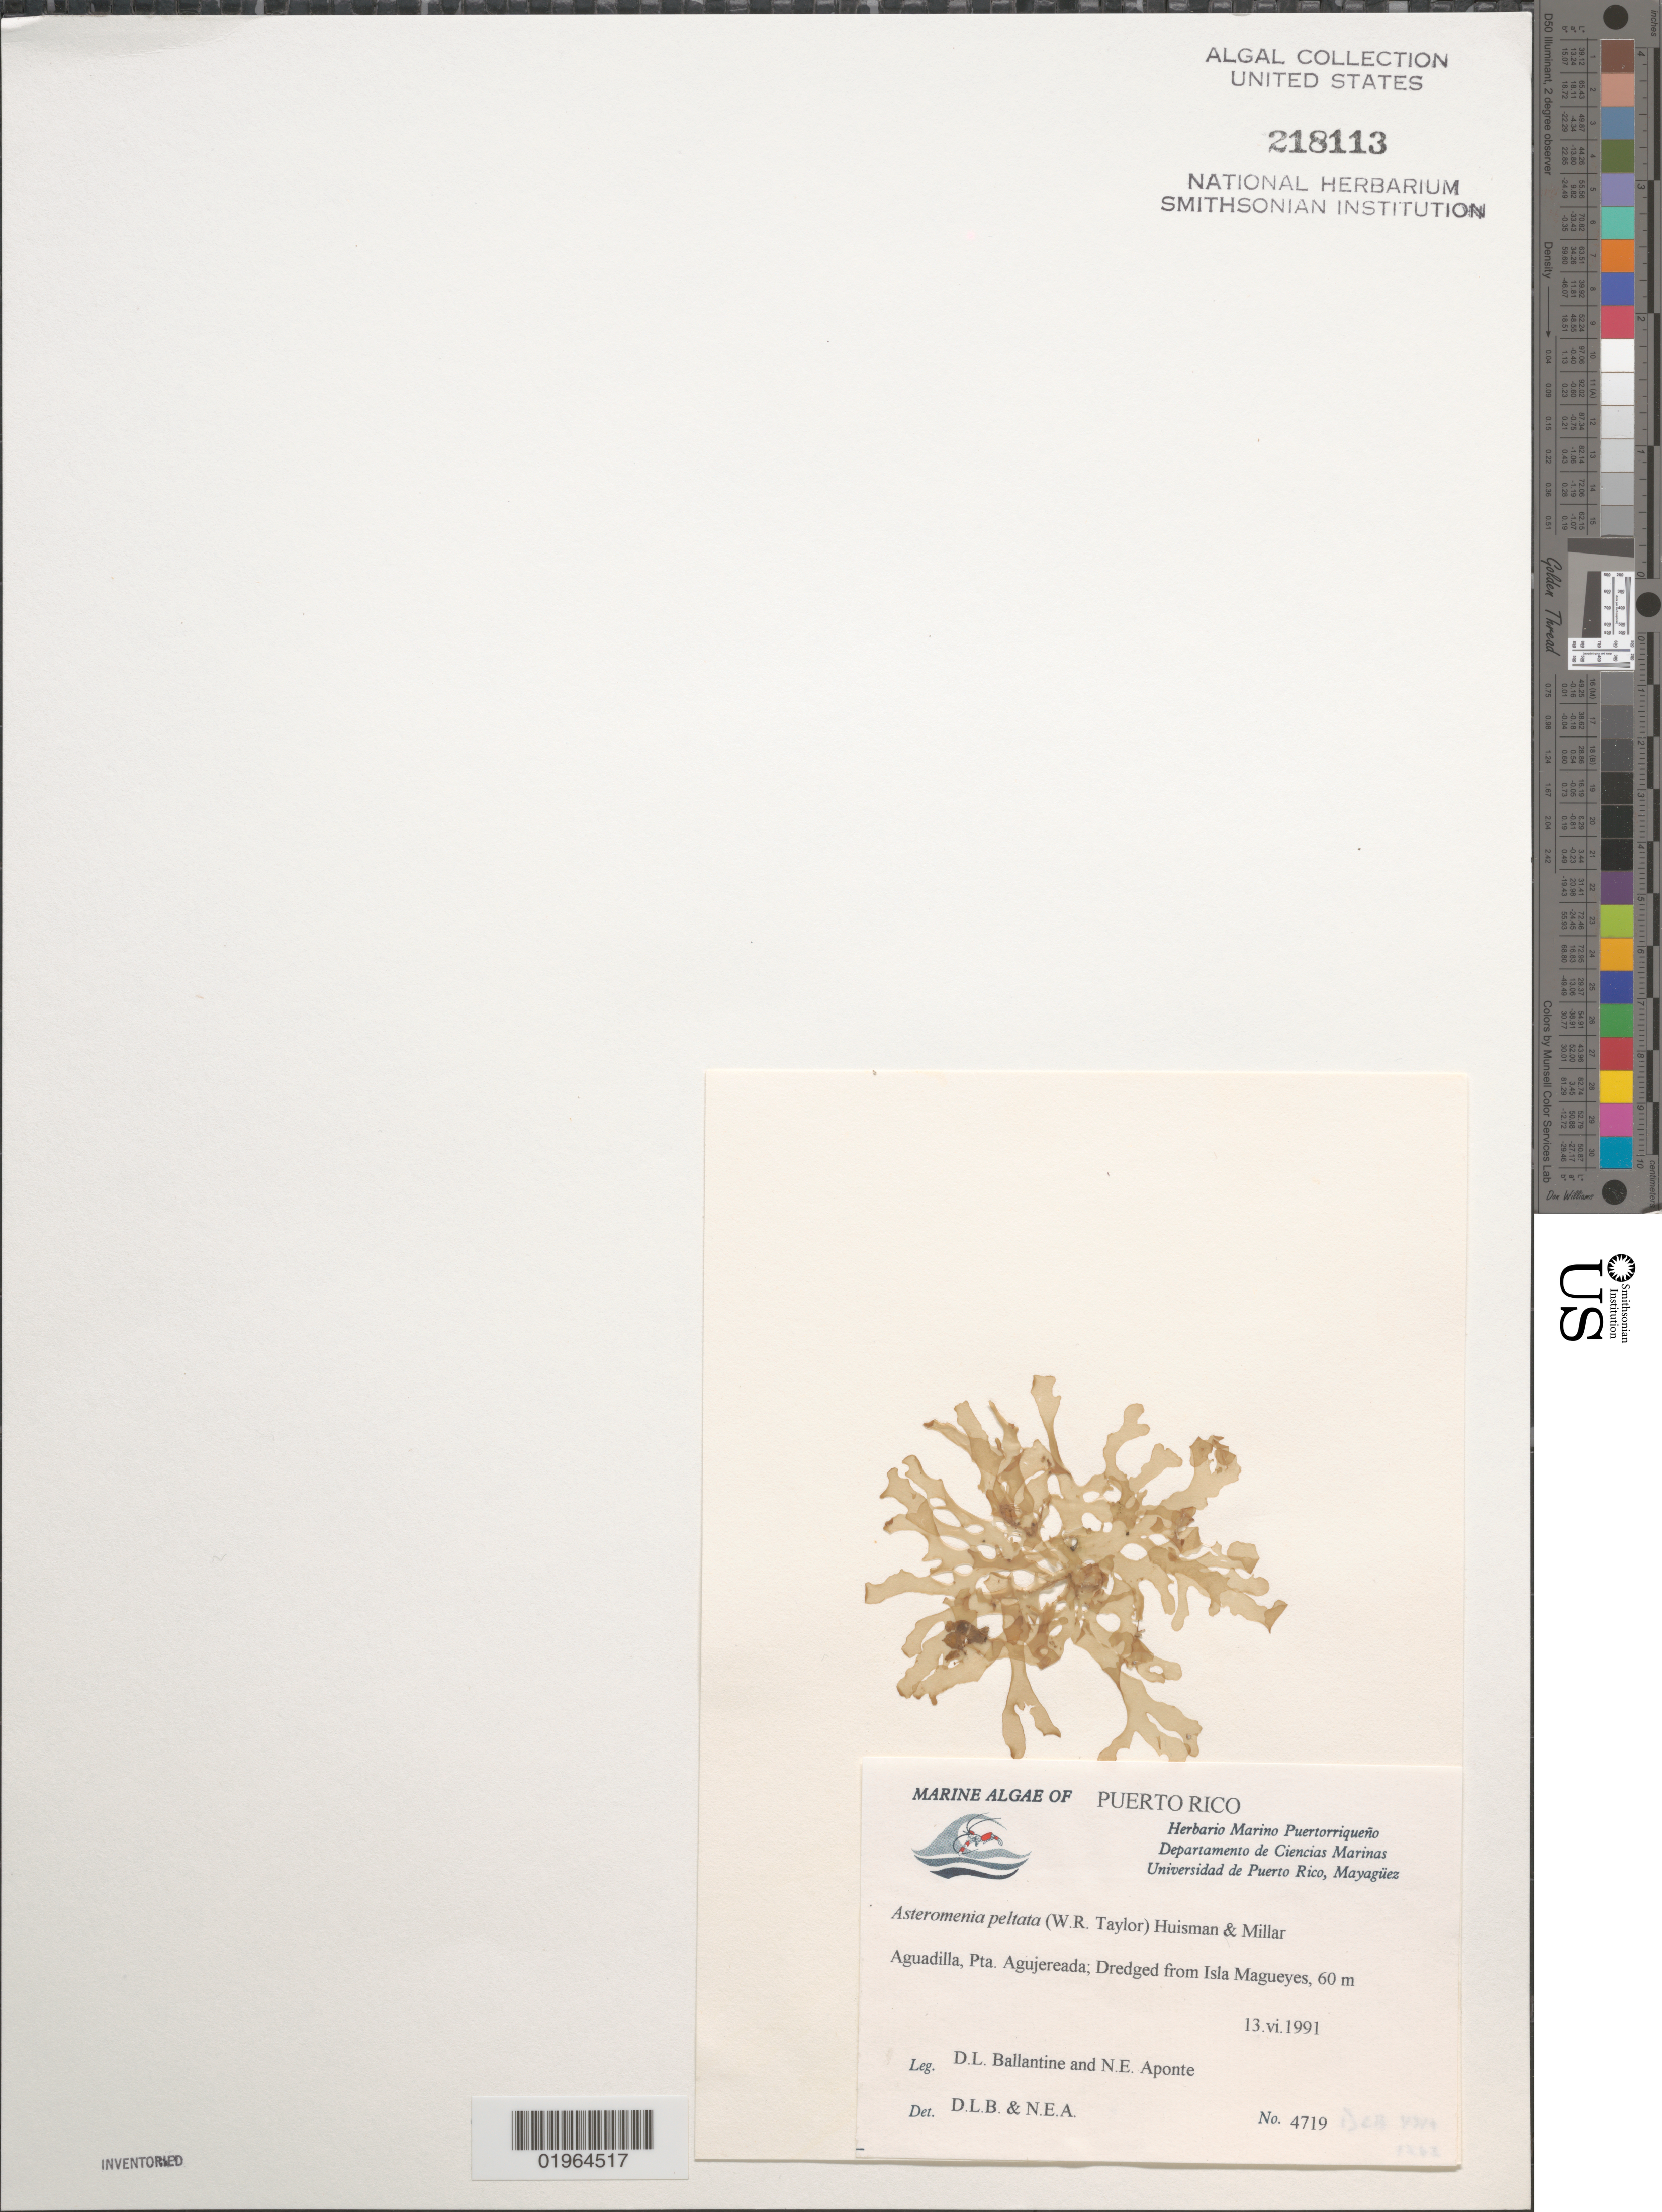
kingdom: Plantae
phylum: Rhodophyta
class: Florideophyceae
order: Rhodymeniales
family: Hymenocladiaceae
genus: Asteromenia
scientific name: Asteromenia peltata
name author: (W.R. Taylor) Huisman & A.J.K. Millar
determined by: Ballantine, D. L.; Aponte, N. E.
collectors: D.L. Ballantine & N. E. Aponte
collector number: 4719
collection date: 1991-06-13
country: Puerto Rico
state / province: Aguadilla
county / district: Punta Agujereada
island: Isla Magueyes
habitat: Dredged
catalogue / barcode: US 218113